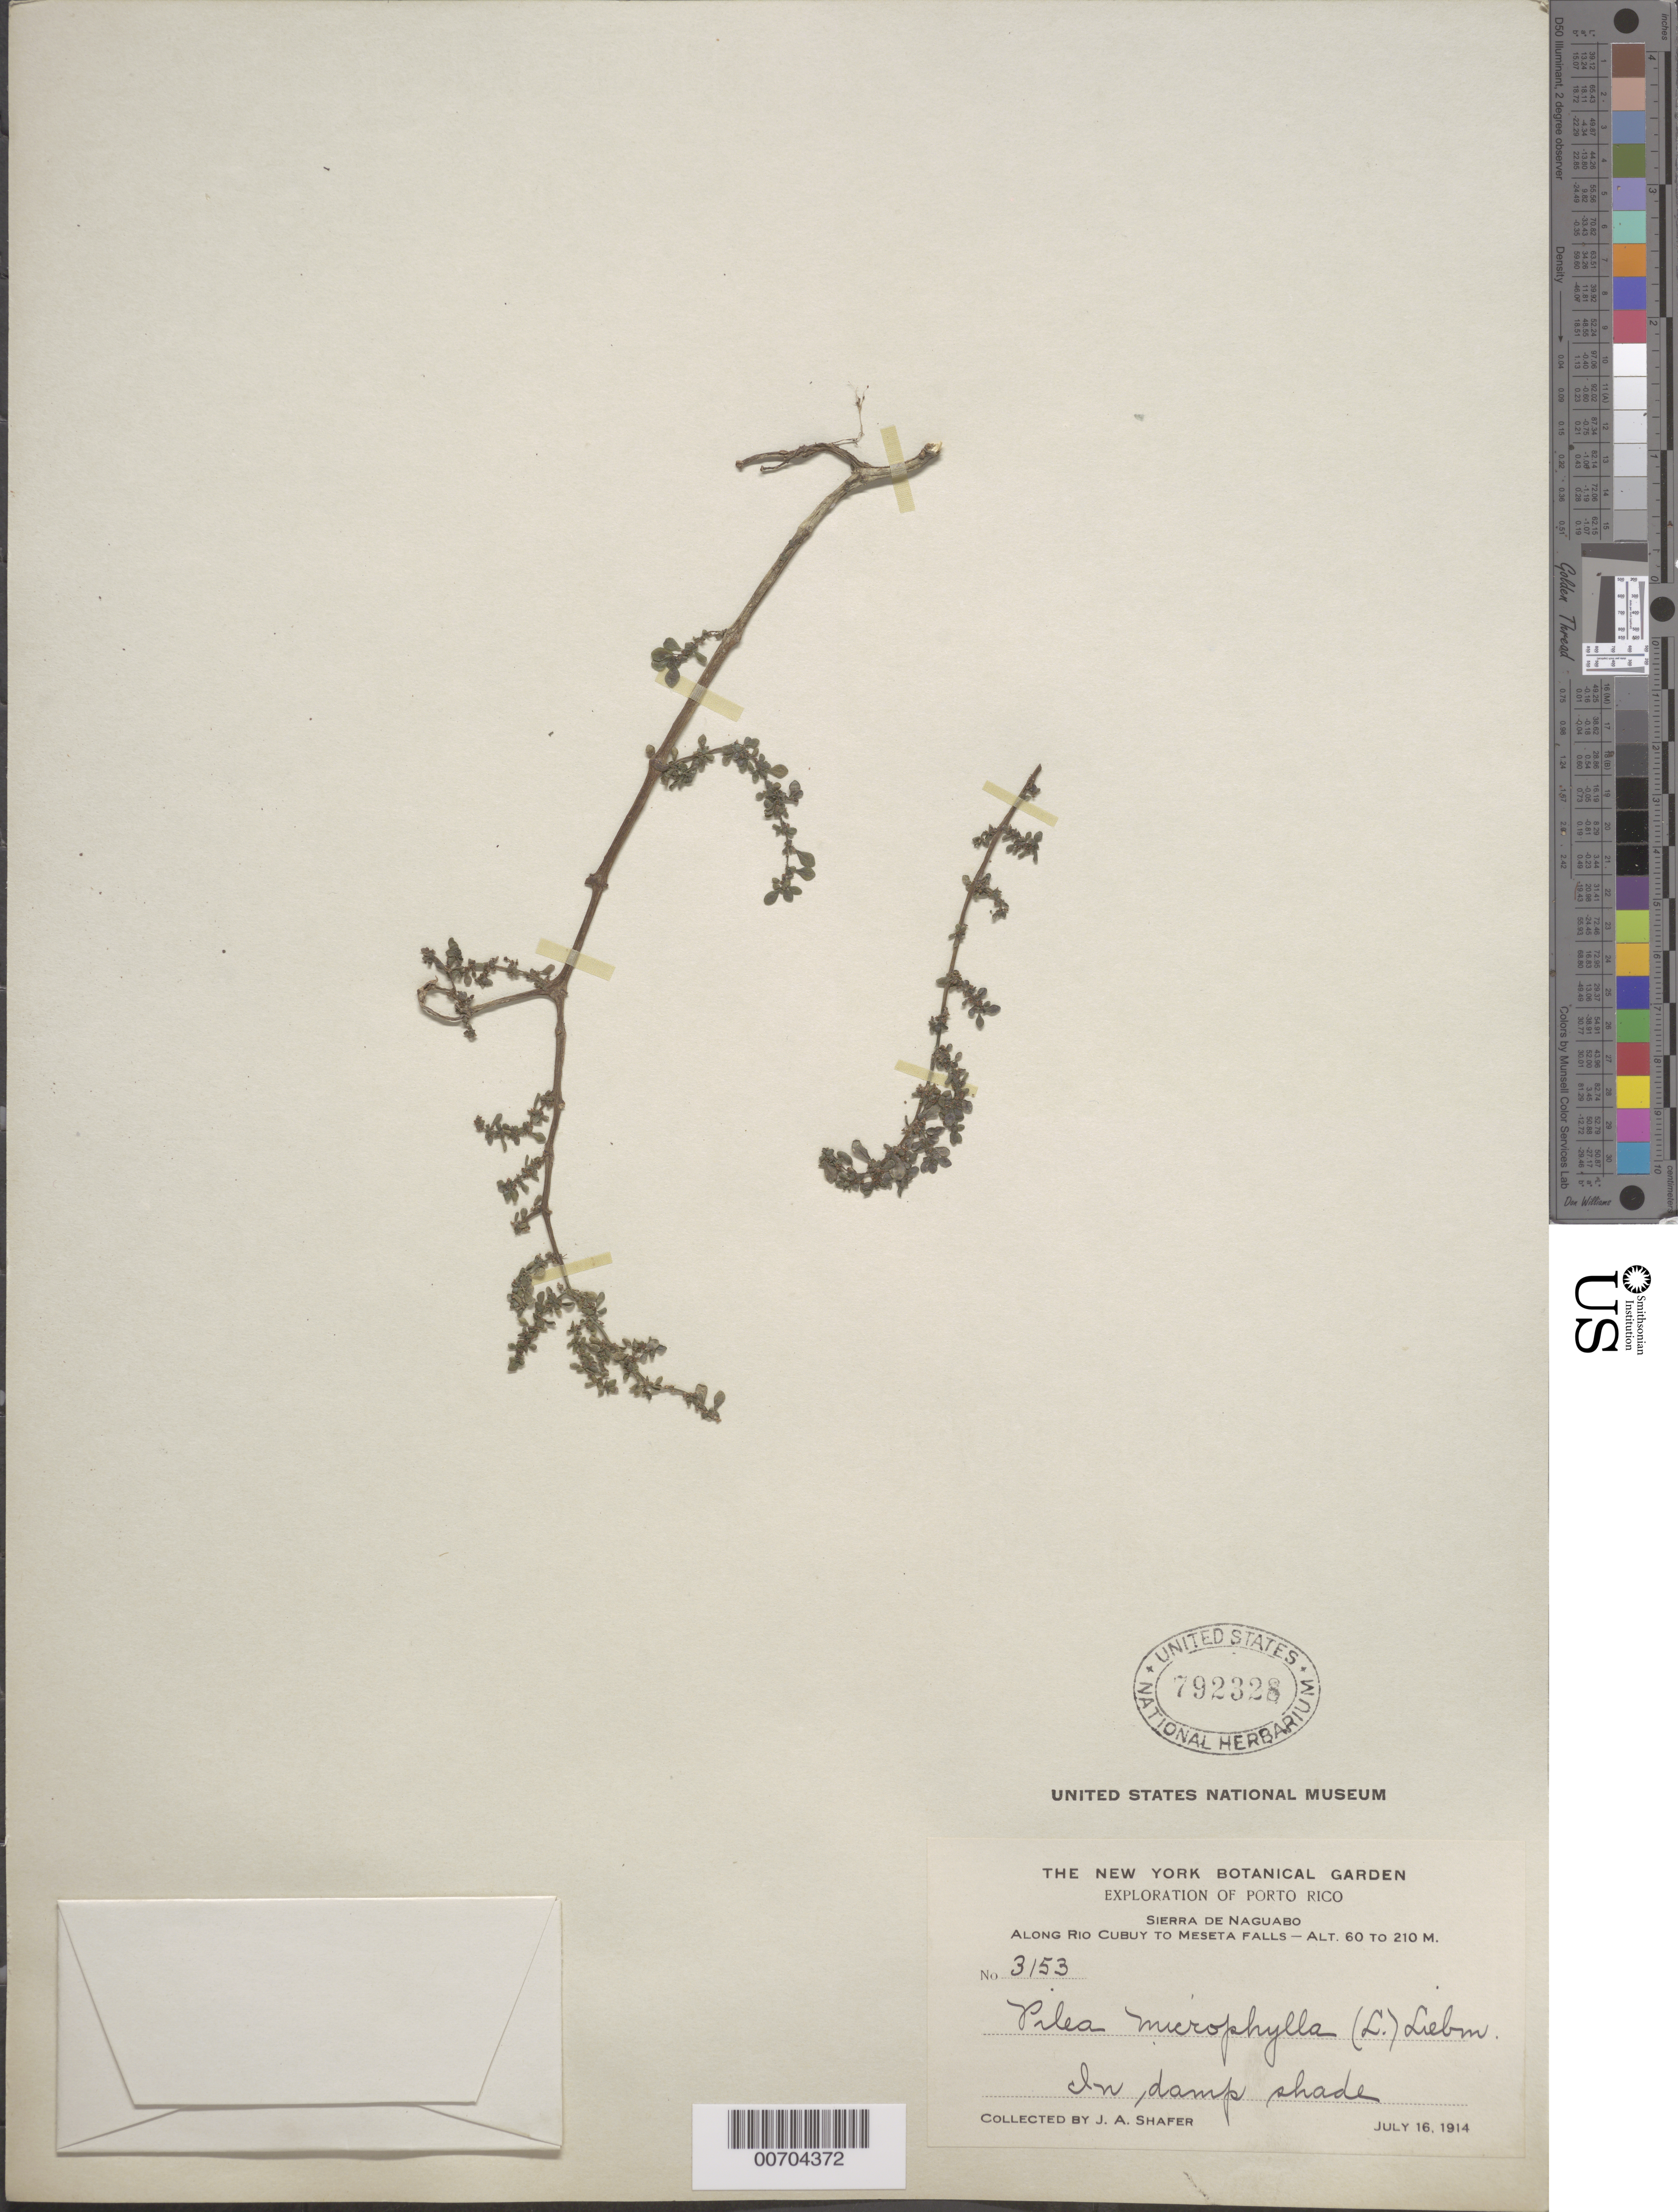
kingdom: Plantae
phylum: Tracheophyta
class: Magnoliopsida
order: Rosales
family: Urticaceae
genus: Pilea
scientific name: Pilea microphylla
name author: (L.) Liebm.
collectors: J. A. Shafer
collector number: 3153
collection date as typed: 16 Jul 1914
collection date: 1914-07-16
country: Puerto Rico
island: Greater Antilles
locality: Sierra de Naguabo; Along Río Cubuy to Meseta Falls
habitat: In damp shade.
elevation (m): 60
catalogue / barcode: US 792328